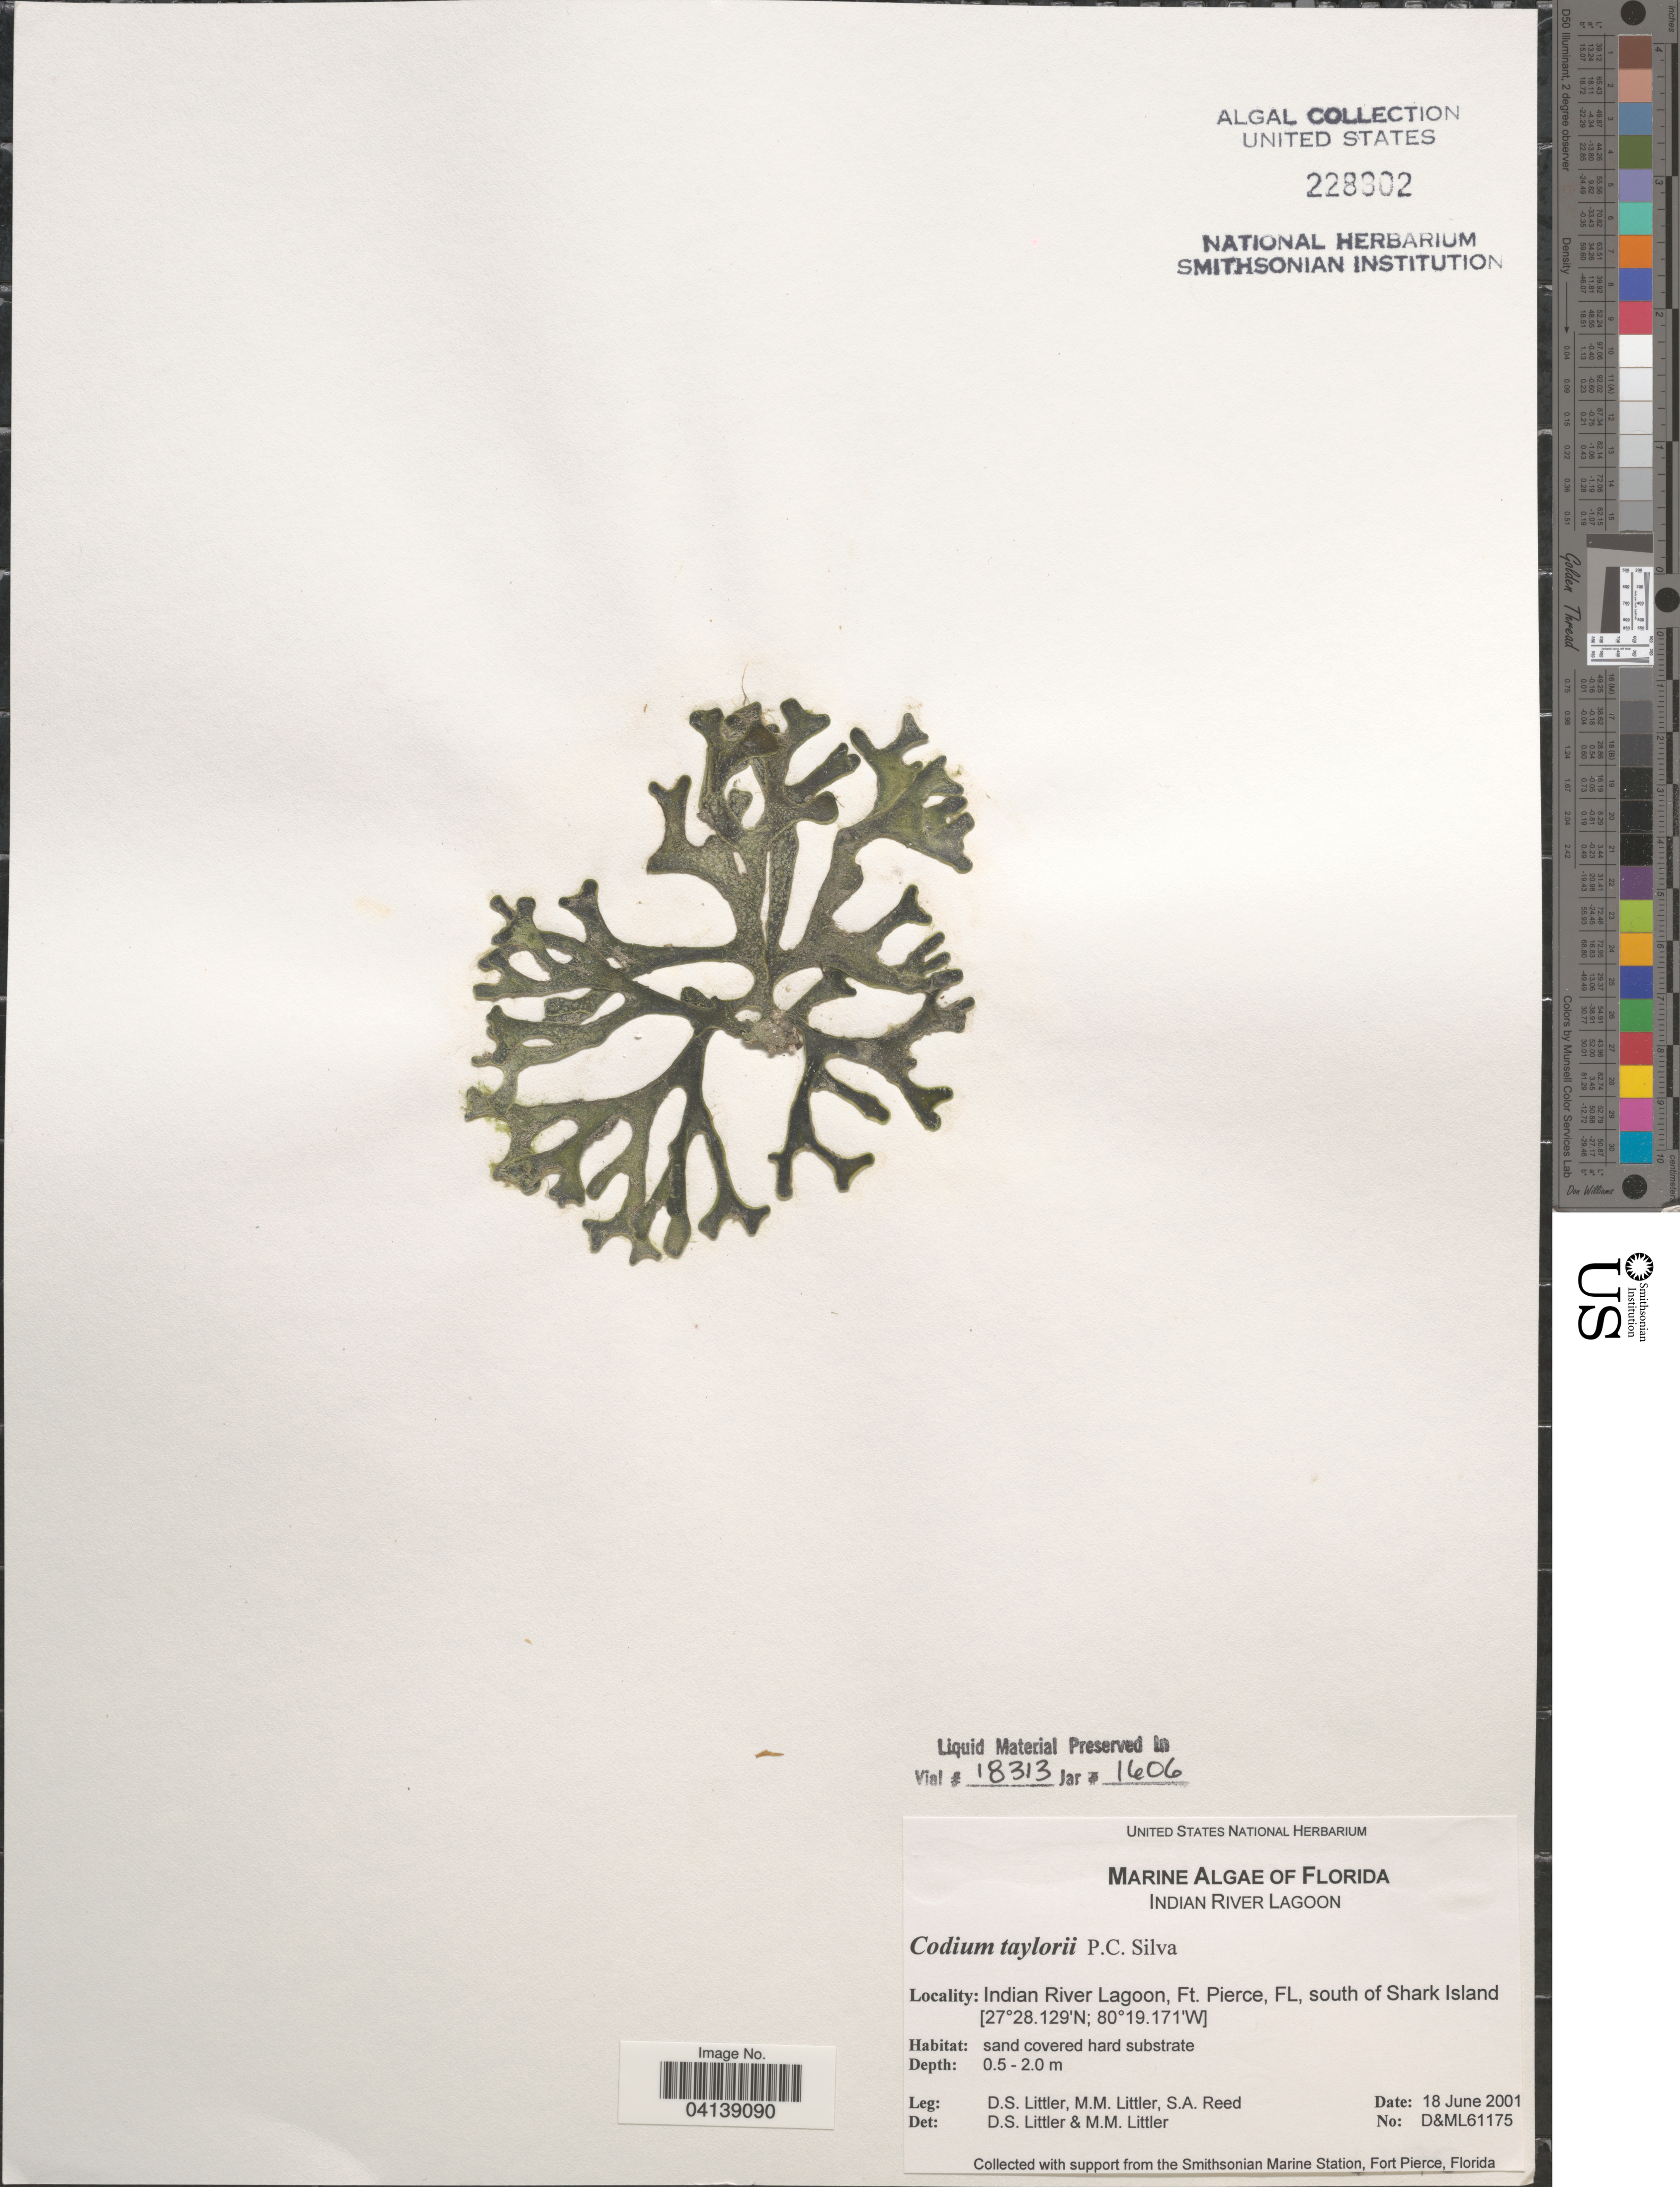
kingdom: Plantae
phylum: Chlorophyta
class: Ulvophyceae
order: Bryopsidales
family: Codiaceae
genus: Codium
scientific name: Codium taylorii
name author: P.C. Silva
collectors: D. S. Littler & S. Reed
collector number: D&ML61175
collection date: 2001-06-18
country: United States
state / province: Florida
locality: Indian River Lagoon, Ft. Pierce, south of Shark Island.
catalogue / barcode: US 228902